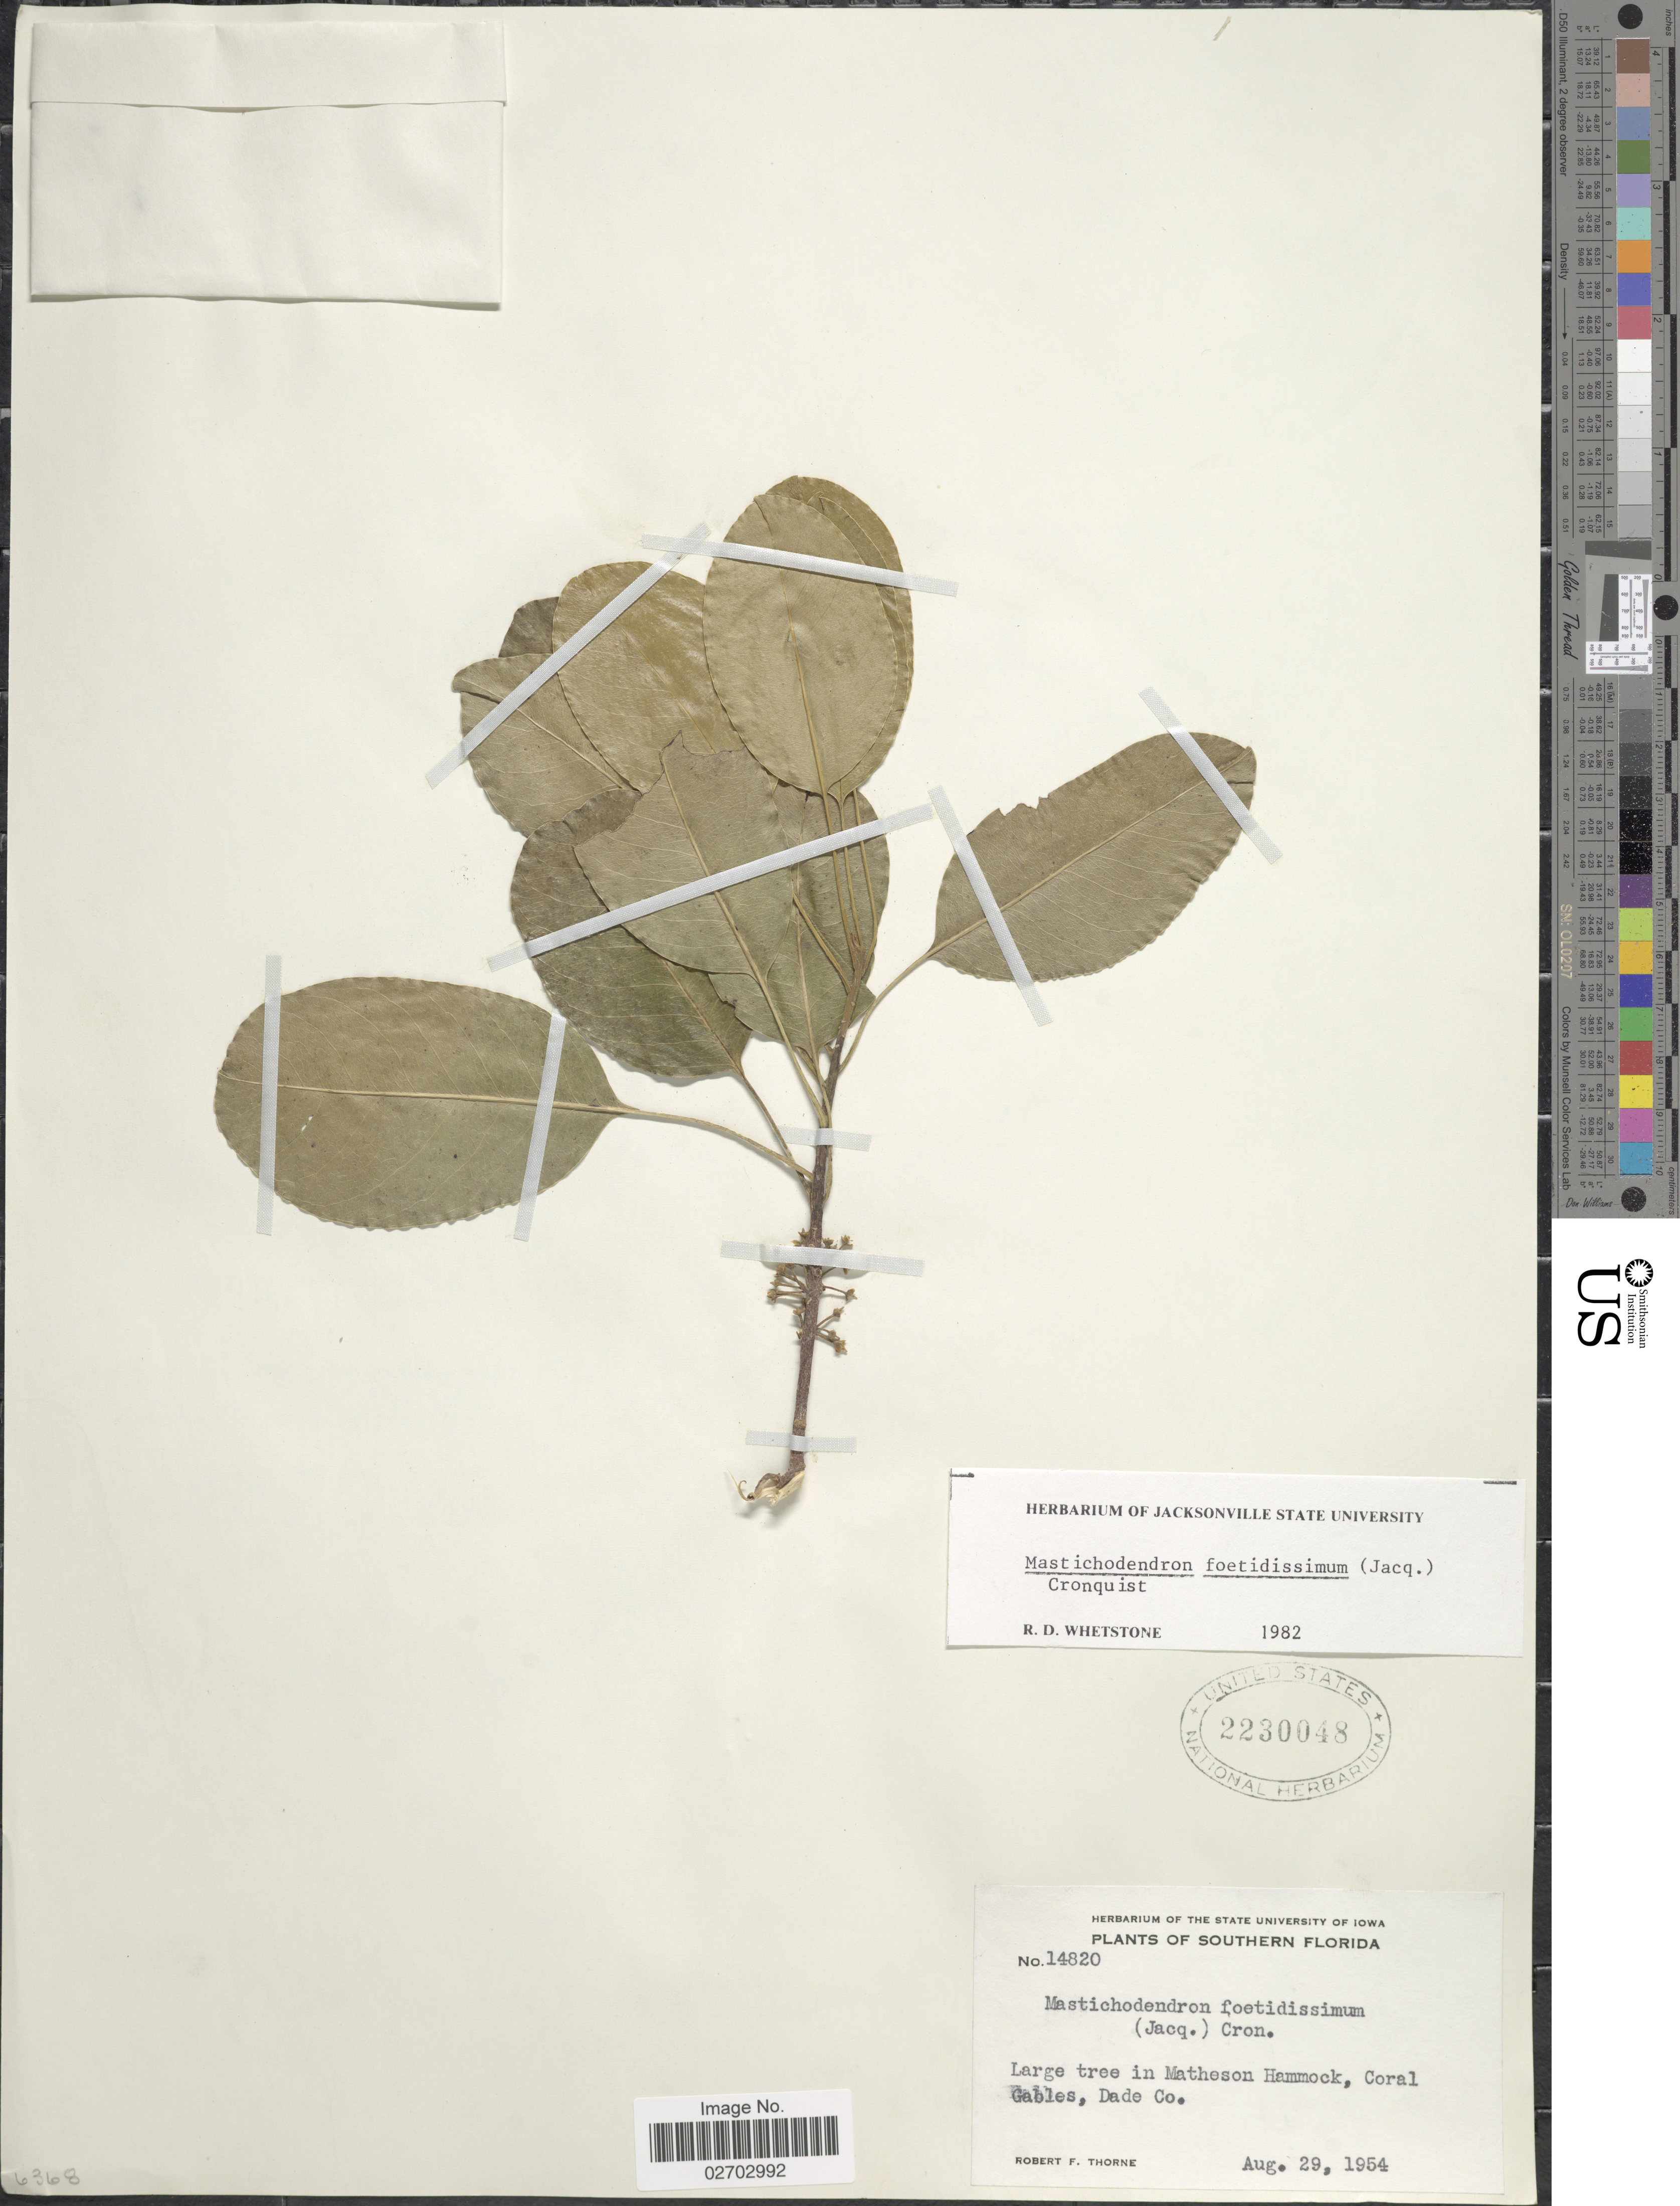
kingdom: Plantae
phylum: Tracheophyta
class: Magnoliopsida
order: Ericales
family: Sapotaceae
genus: Sideroxylon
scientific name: Sideroxylon foetidissimum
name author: Jacq.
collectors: R. F. Thorne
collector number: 14820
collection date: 1954-08-29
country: United States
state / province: Florida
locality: Southern Florida, Matheson Hammock, Coral Gables, Dade Co.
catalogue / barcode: US 2230048